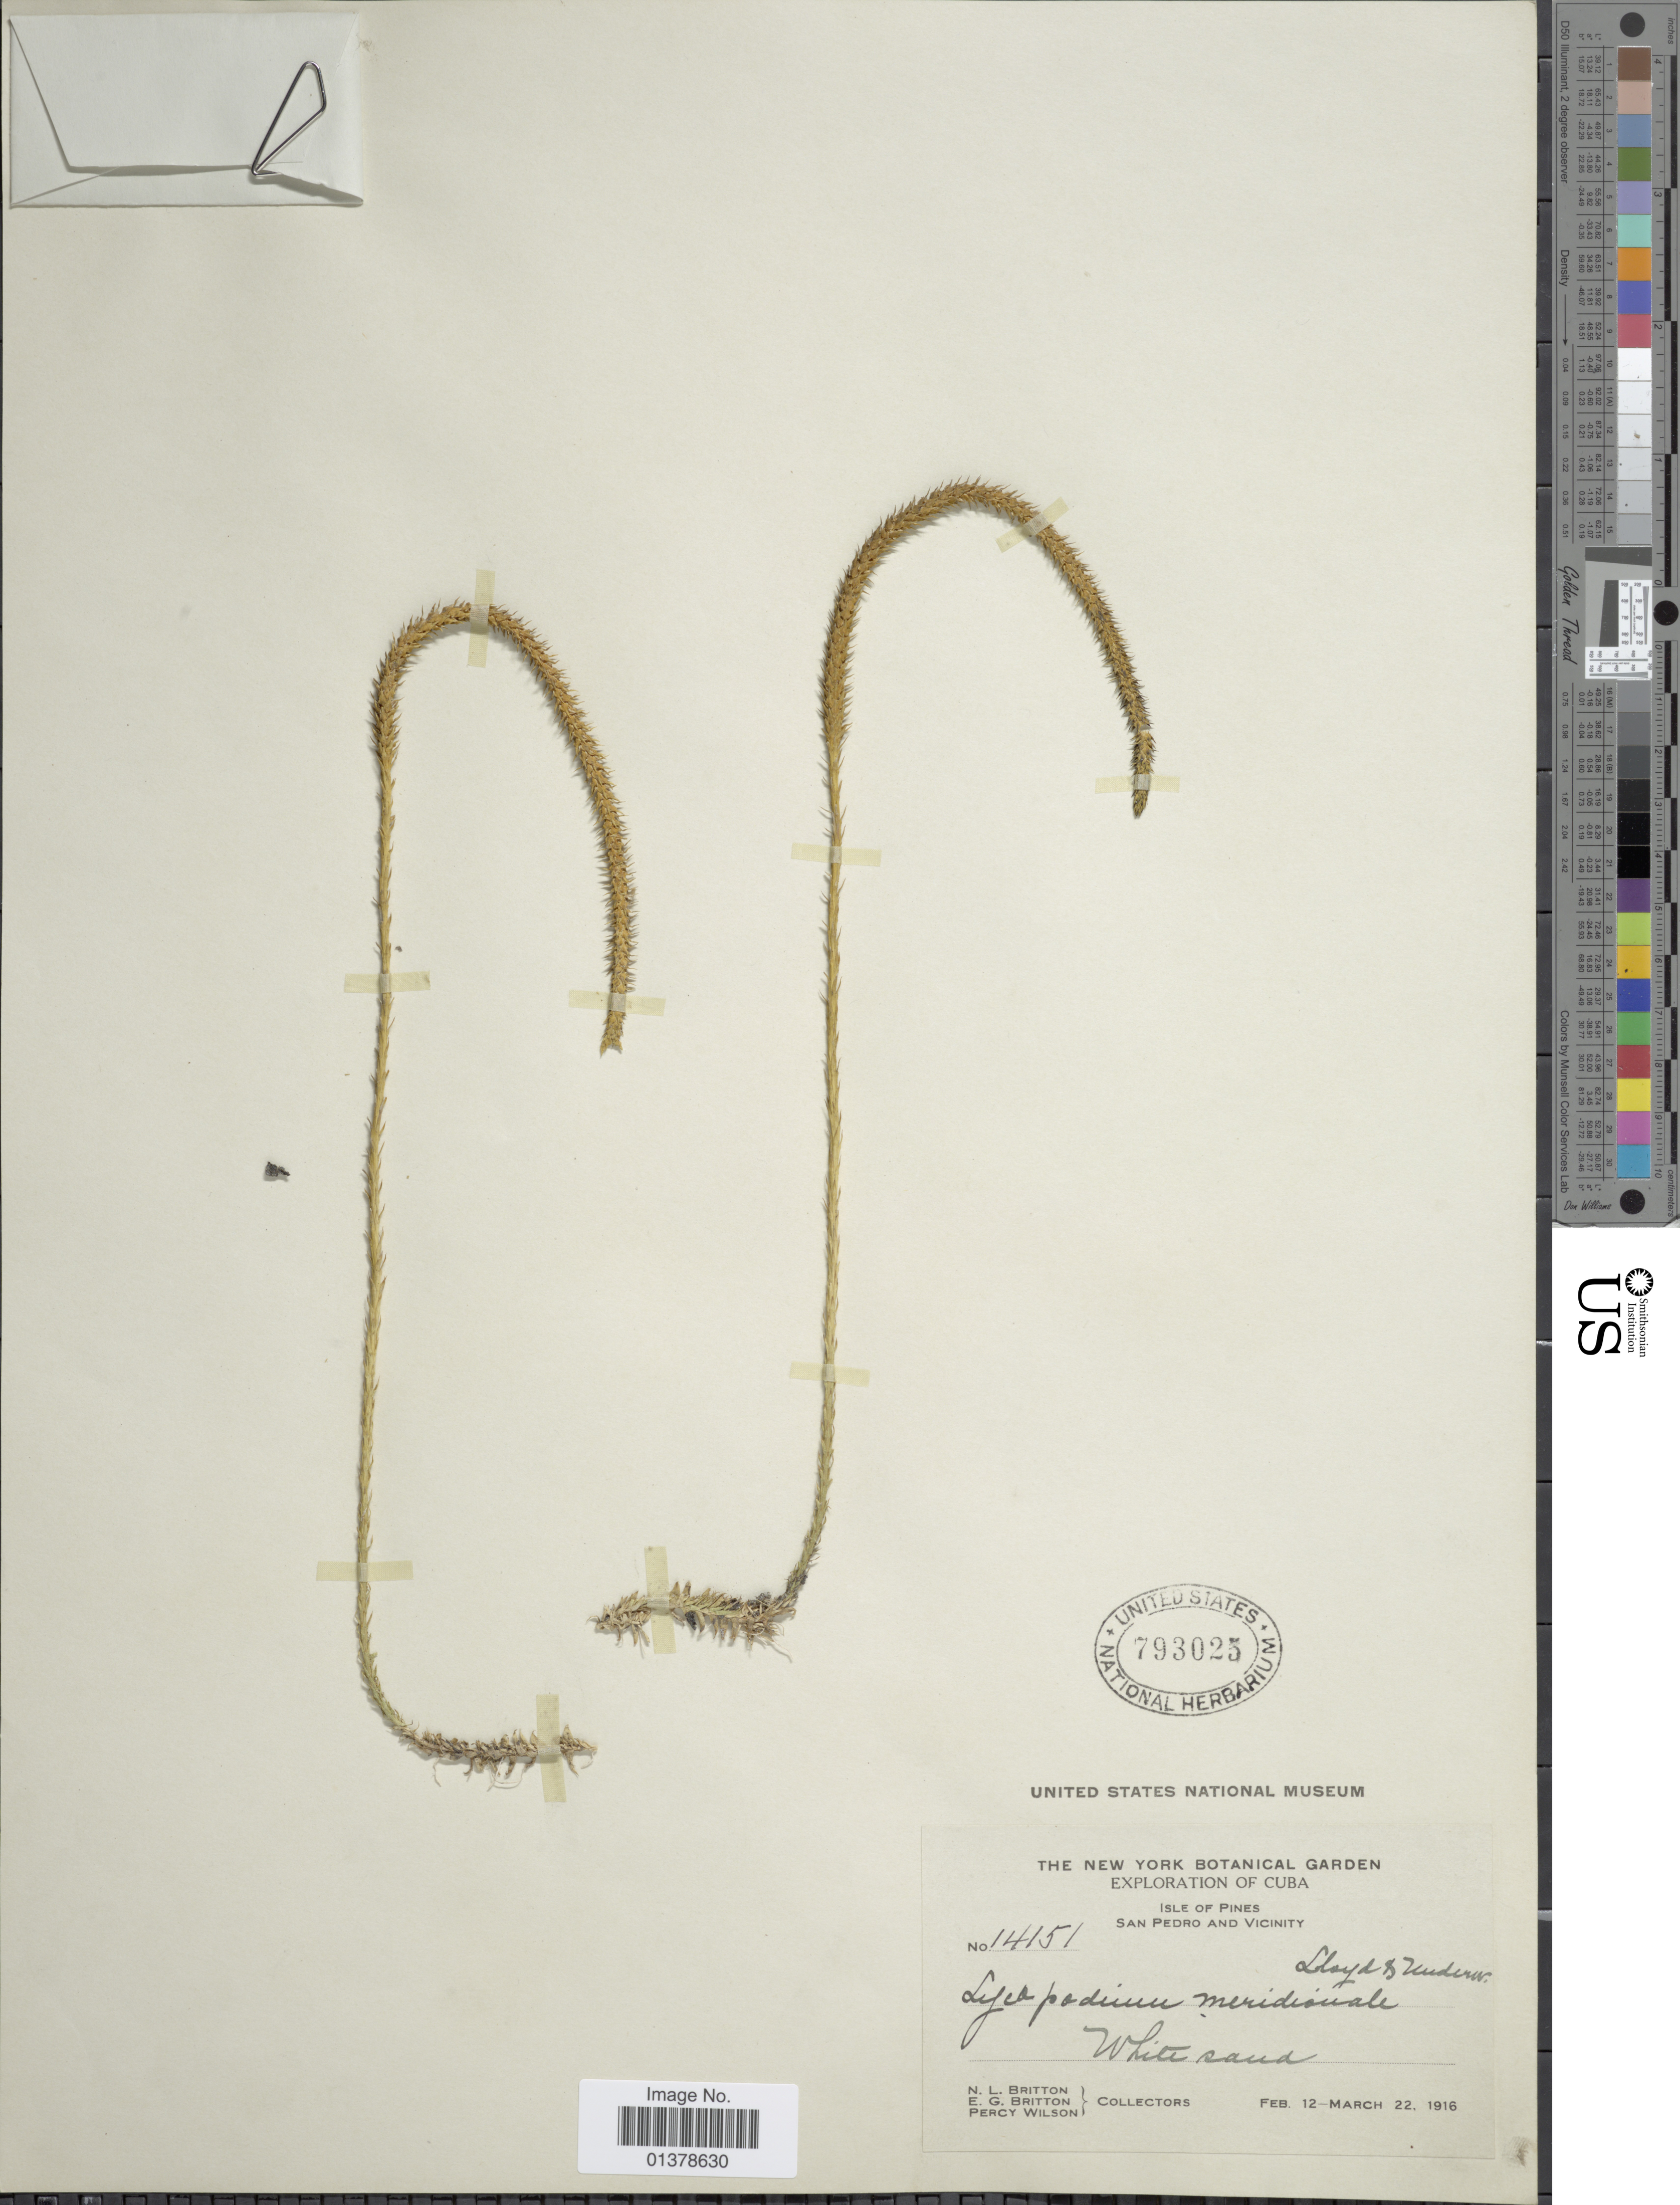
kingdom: Plantae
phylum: Tracheophyta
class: Lycopodiopsida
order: Lycopodiales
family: Lycopodiaceae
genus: Pseudolycopodiella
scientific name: Pseudolycopodiella meridionalis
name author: (Underw. & F.E. Lloyd) Holub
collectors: N. Britton, E. G. Britton & P. Wilson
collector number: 14151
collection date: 1916-02-12/1916-03-22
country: Cuba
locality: Isle of Pines, San Pedro and Vicinity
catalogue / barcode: US 793025